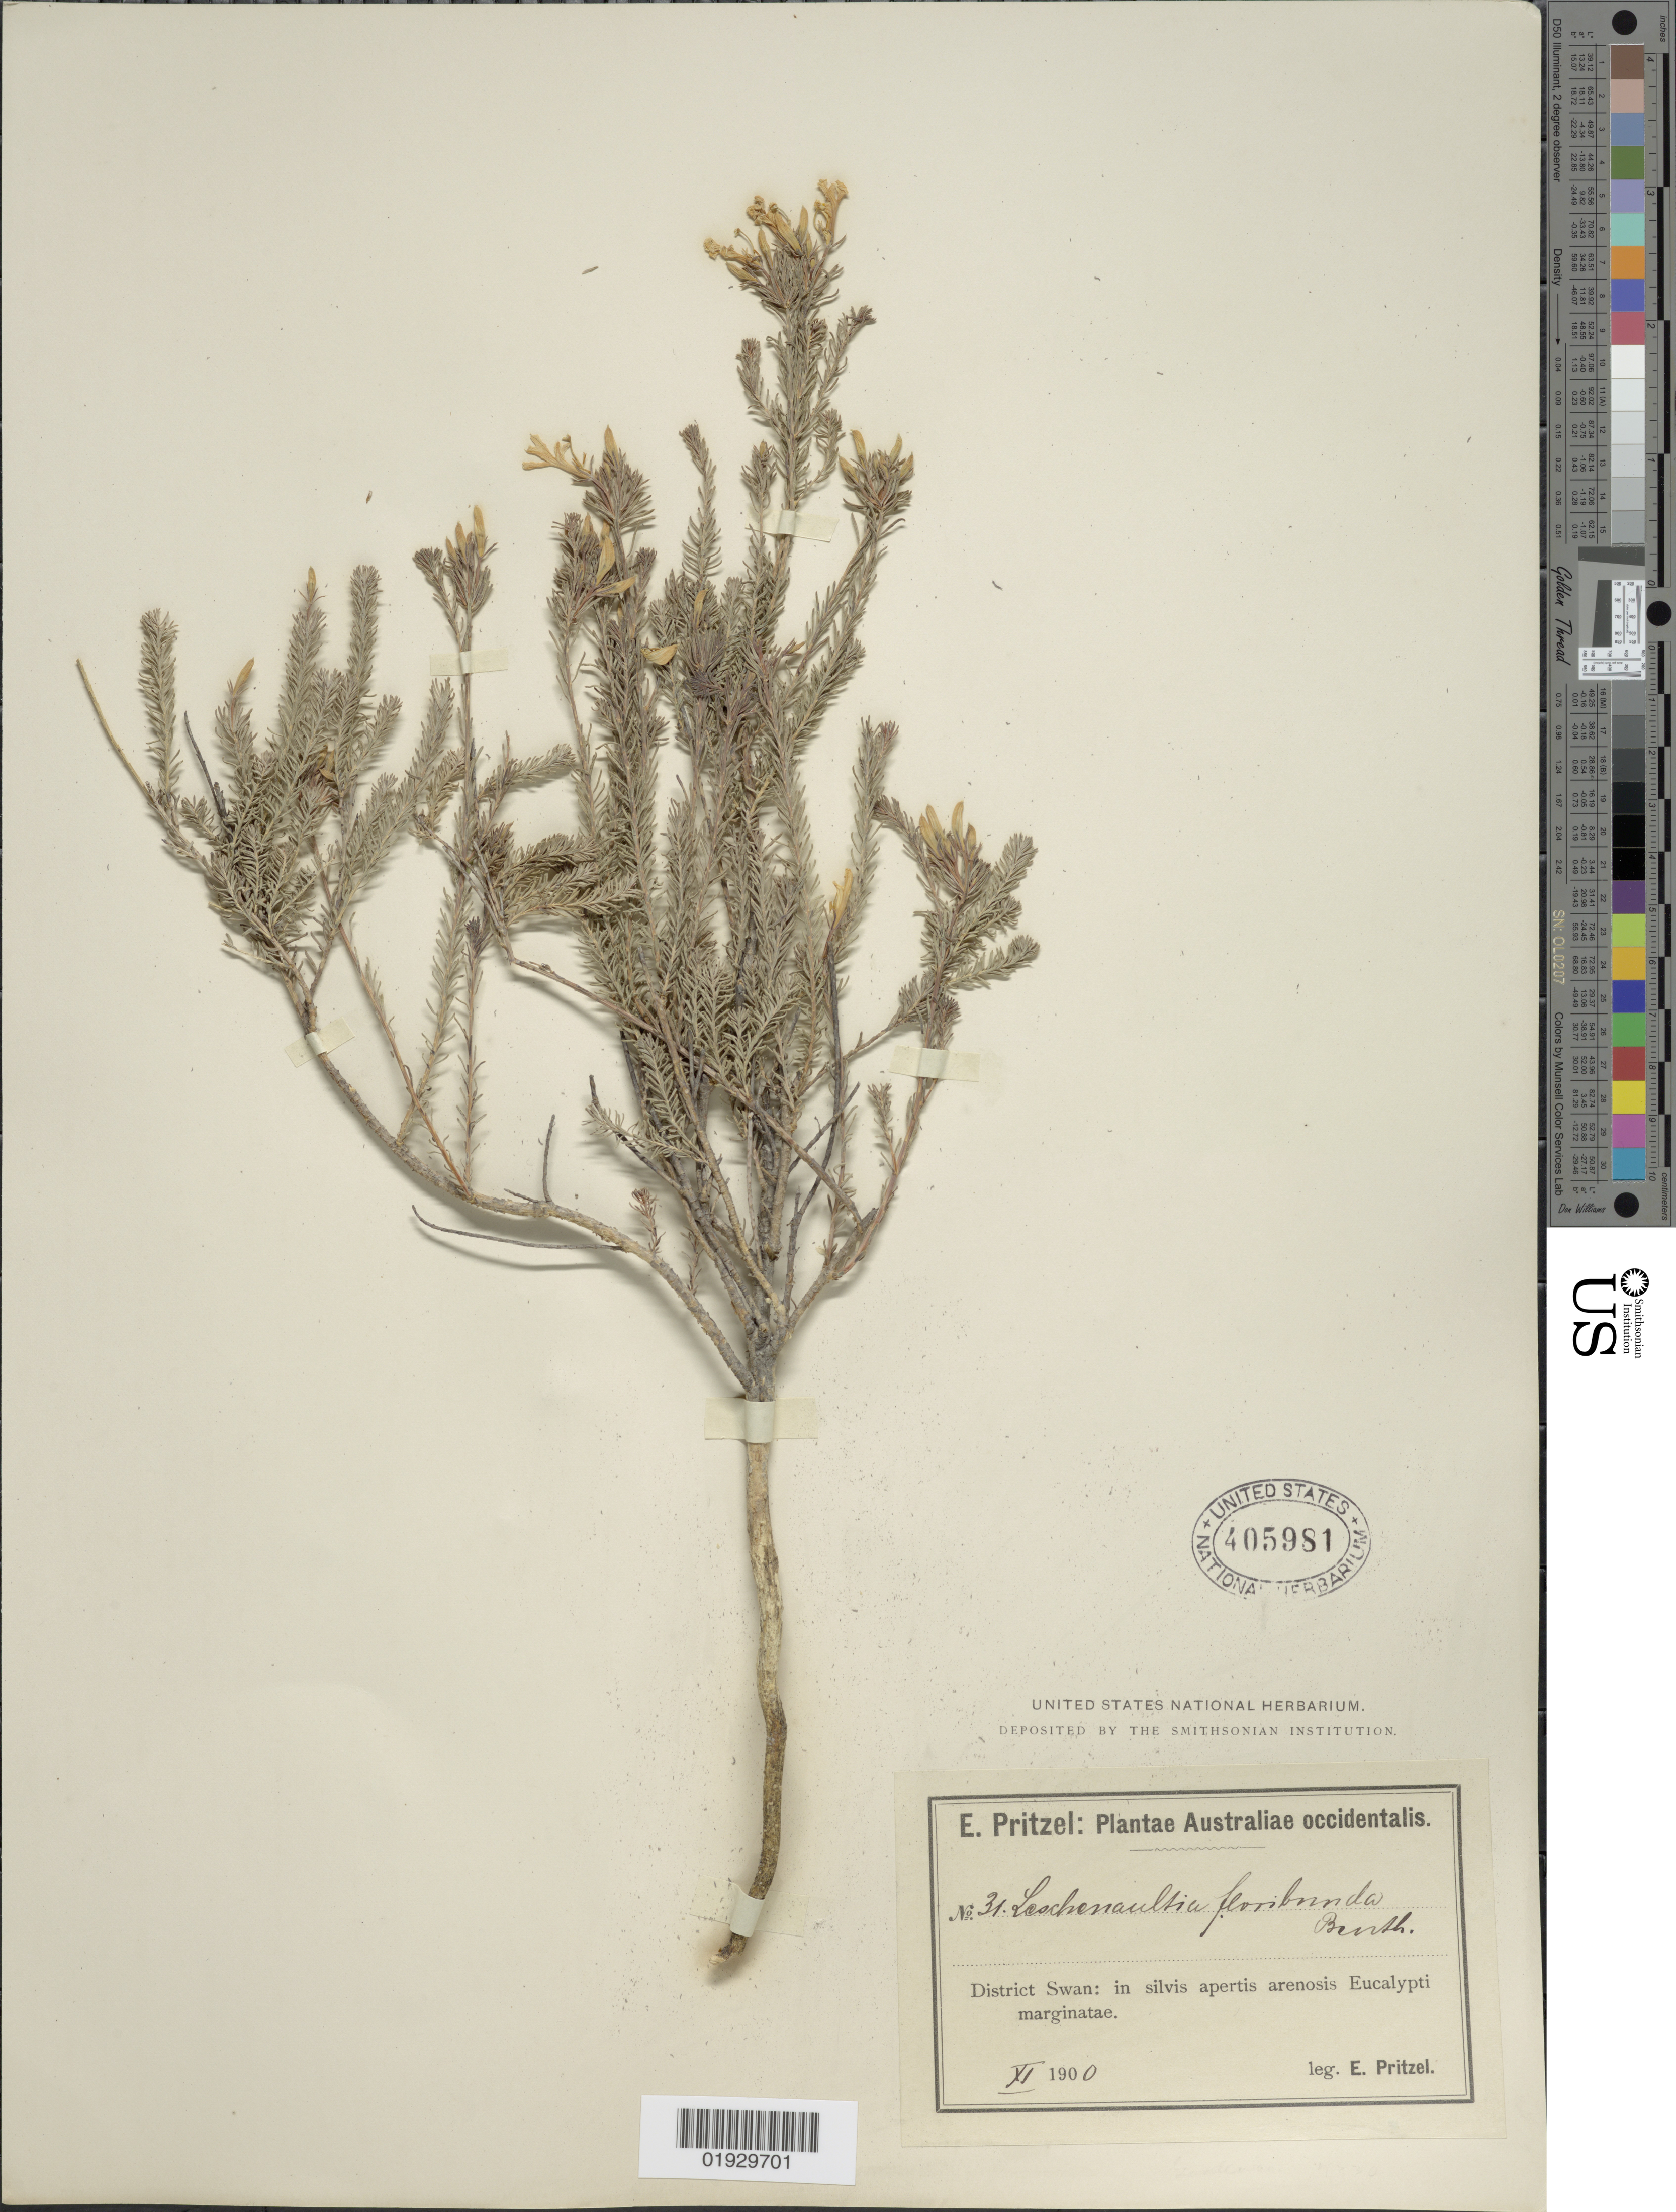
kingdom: Plantae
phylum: Tracheophyta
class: Magnoliopsida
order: Asterales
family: Goodeniaceae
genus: Leschenaultia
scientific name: Leschenaultia floribunda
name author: Benth.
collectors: E. G. Pritzel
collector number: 31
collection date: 1900-11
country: Australia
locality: Australiae occidentalis. District Swan: in silvis apertis arenosis Eucalypti marginatae.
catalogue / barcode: US 405981